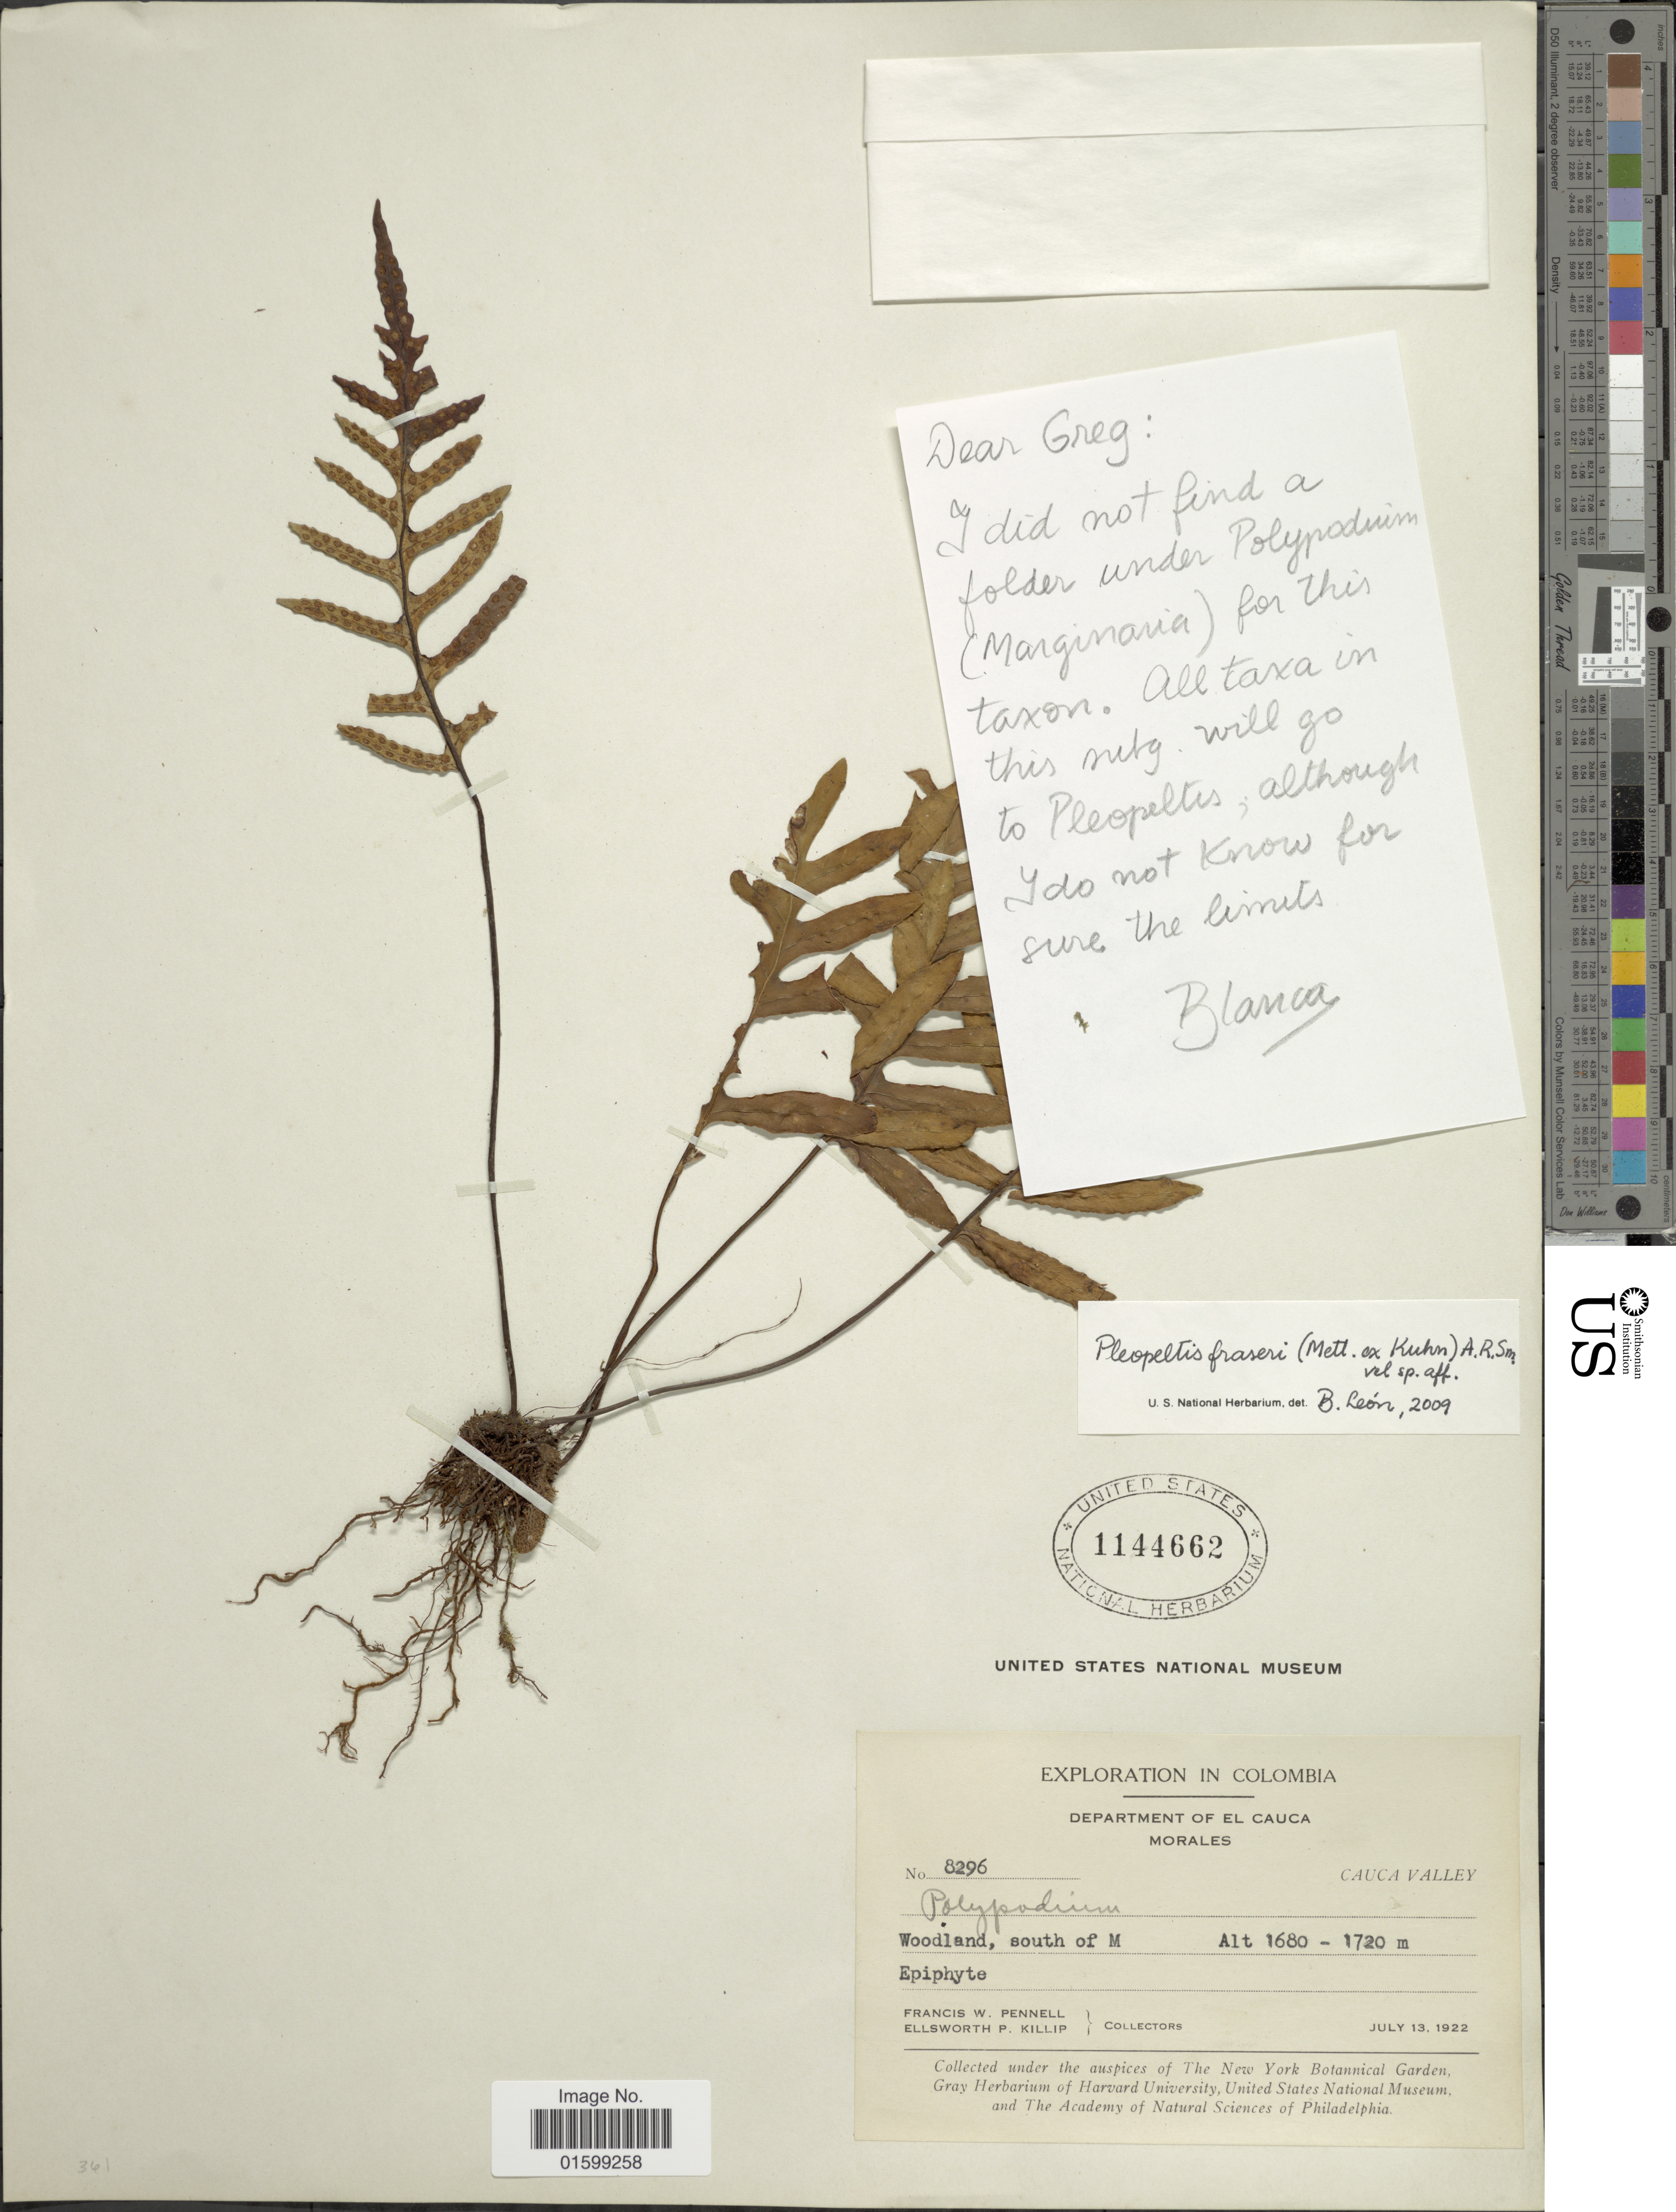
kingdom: Plantae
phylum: Tracheophyta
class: Polypodiopsida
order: Polypodiales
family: Polypodiaceae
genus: Pleopeltis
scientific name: Pleopeltis fraseri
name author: (Kuhn) A.R. Sm.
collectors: F. W. Pennell & E. P. Killip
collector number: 8296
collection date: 1922-07-13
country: Colombia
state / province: Cauca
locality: Department of El Cauca, Morales, Cauca Valley, Woodland, south of M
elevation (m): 1680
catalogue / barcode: US 1144662